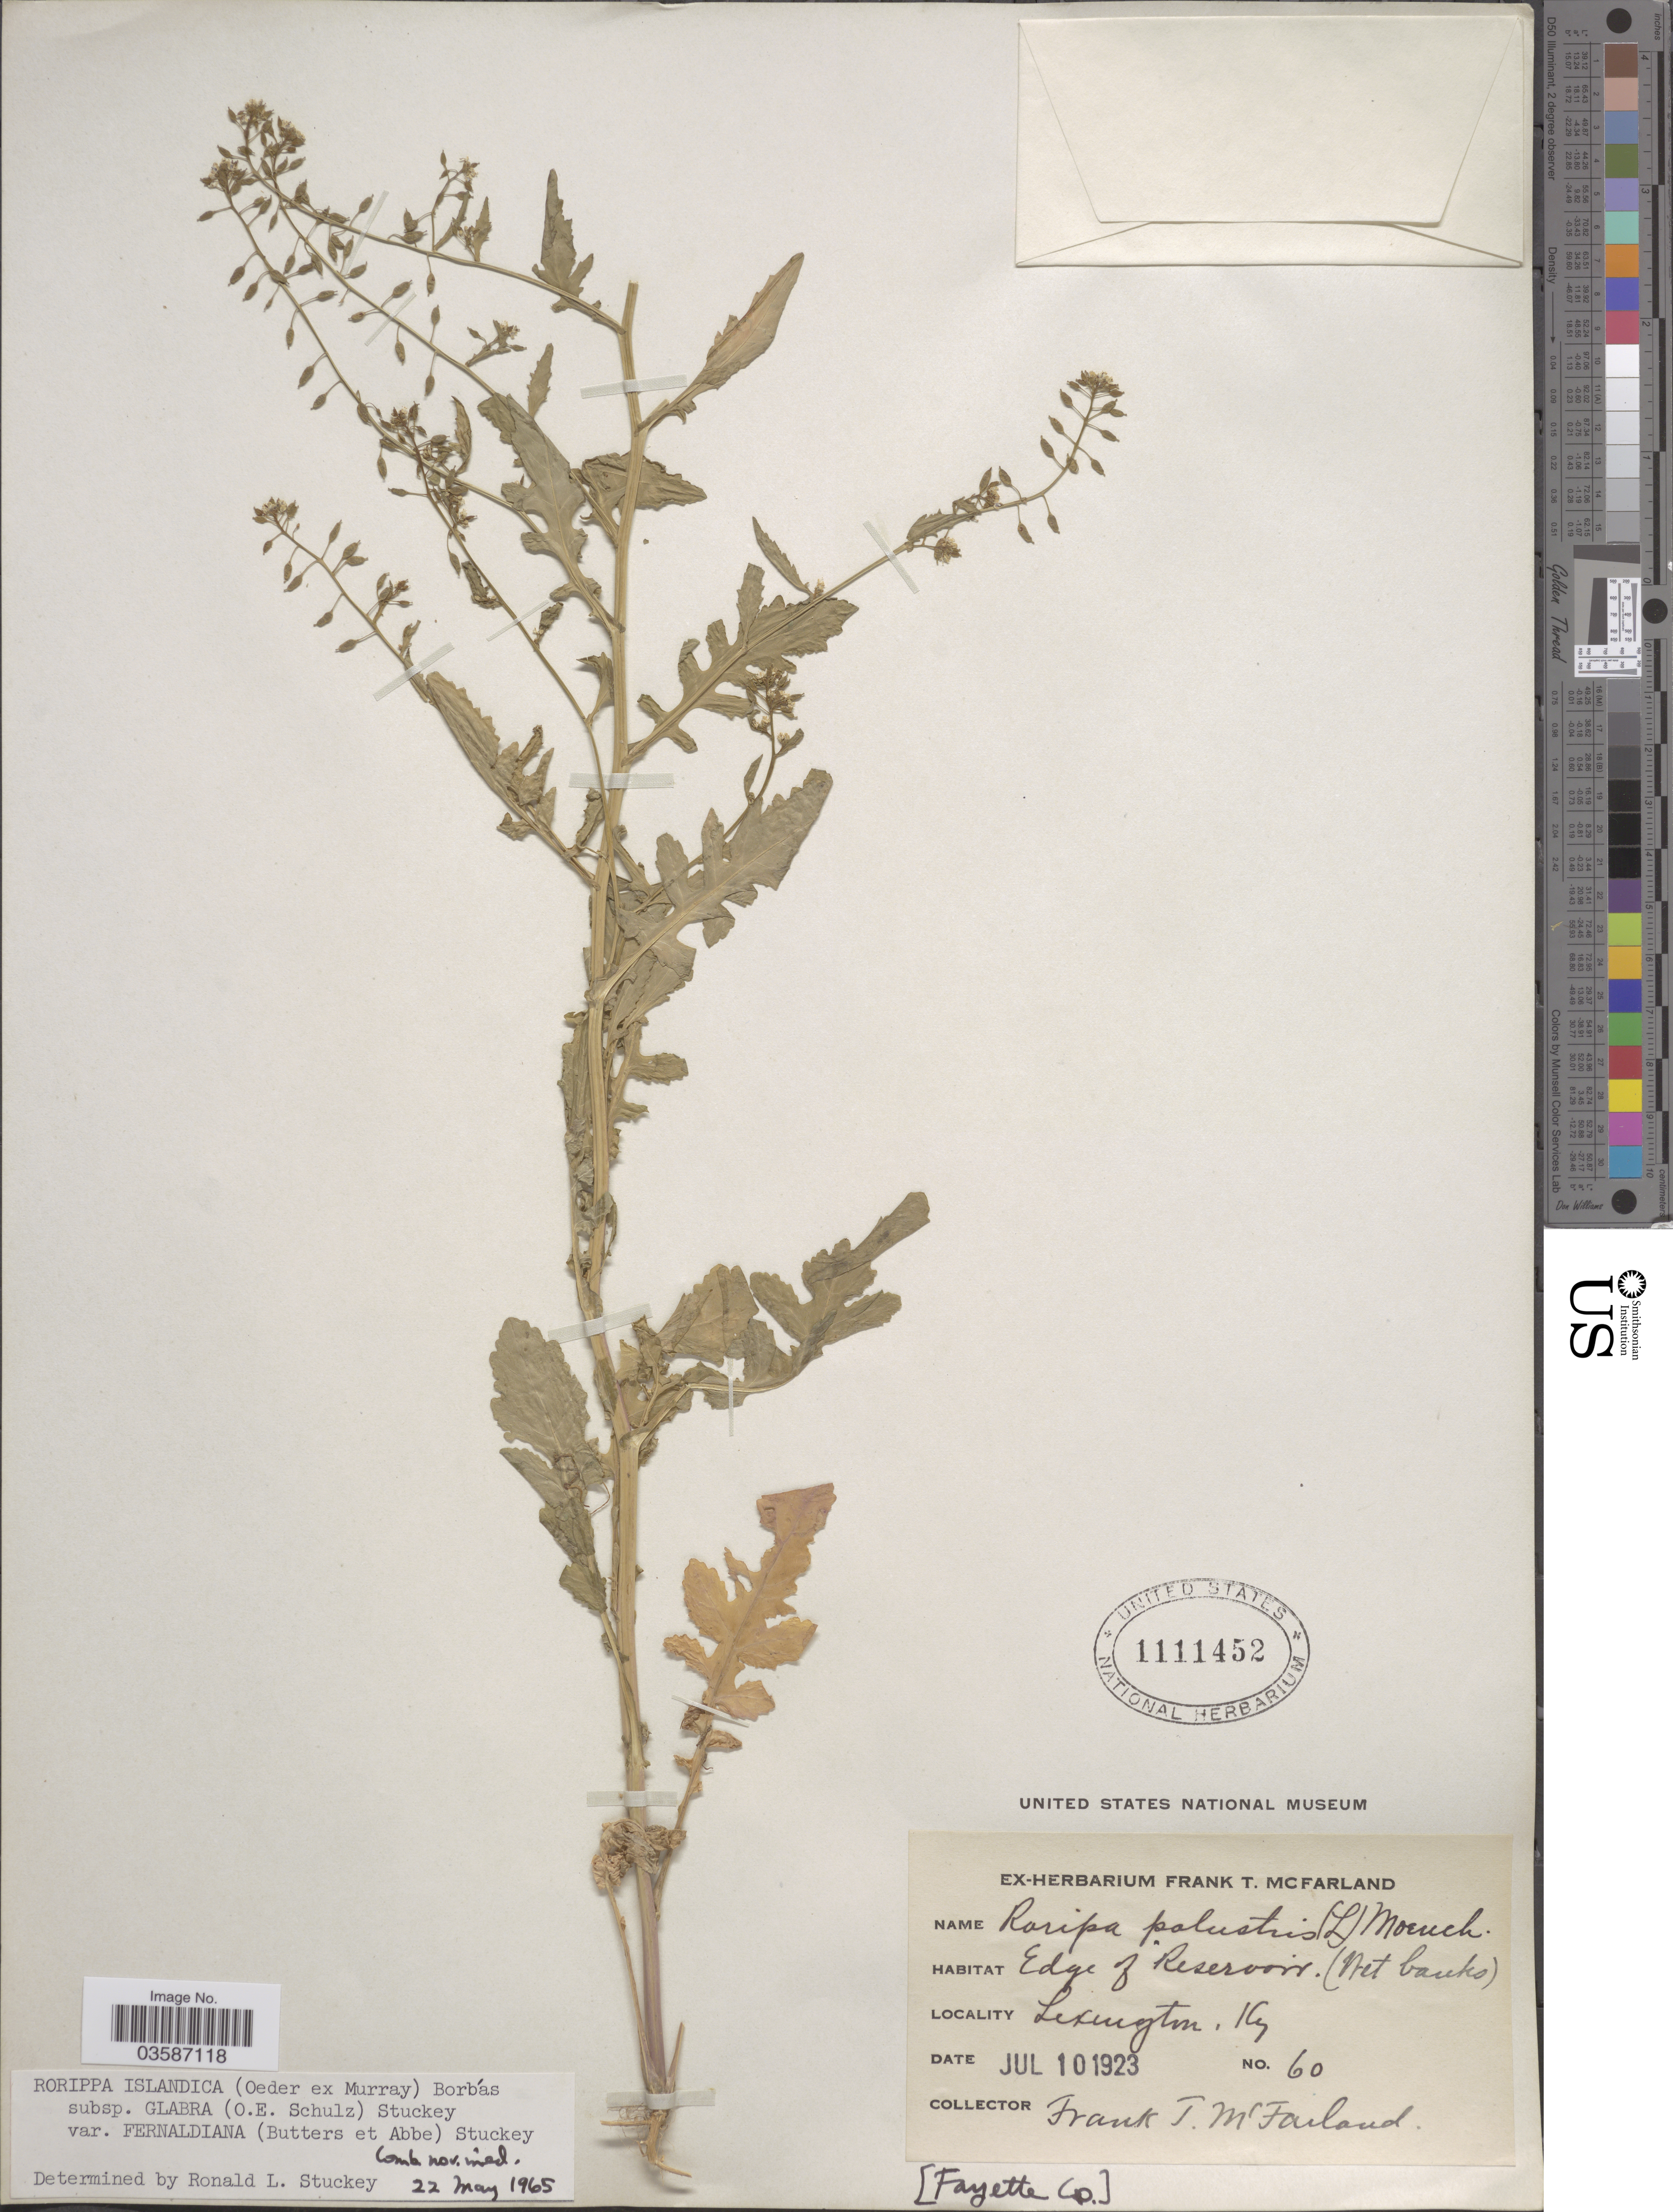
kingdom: Plantae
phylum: Tracheophyta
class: Magnoliopsida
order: Brassicales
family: Brassicaceae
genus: Rorippa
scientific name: Rorippa islandica var. fernaldiana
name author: Butters & Abbe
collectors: F. McFarland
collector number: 60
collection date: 1923-07-10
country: United States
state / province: Kentucky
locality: Edge of Reservoir. Lexington. [Fayette Co.].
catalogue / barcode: US 1111452